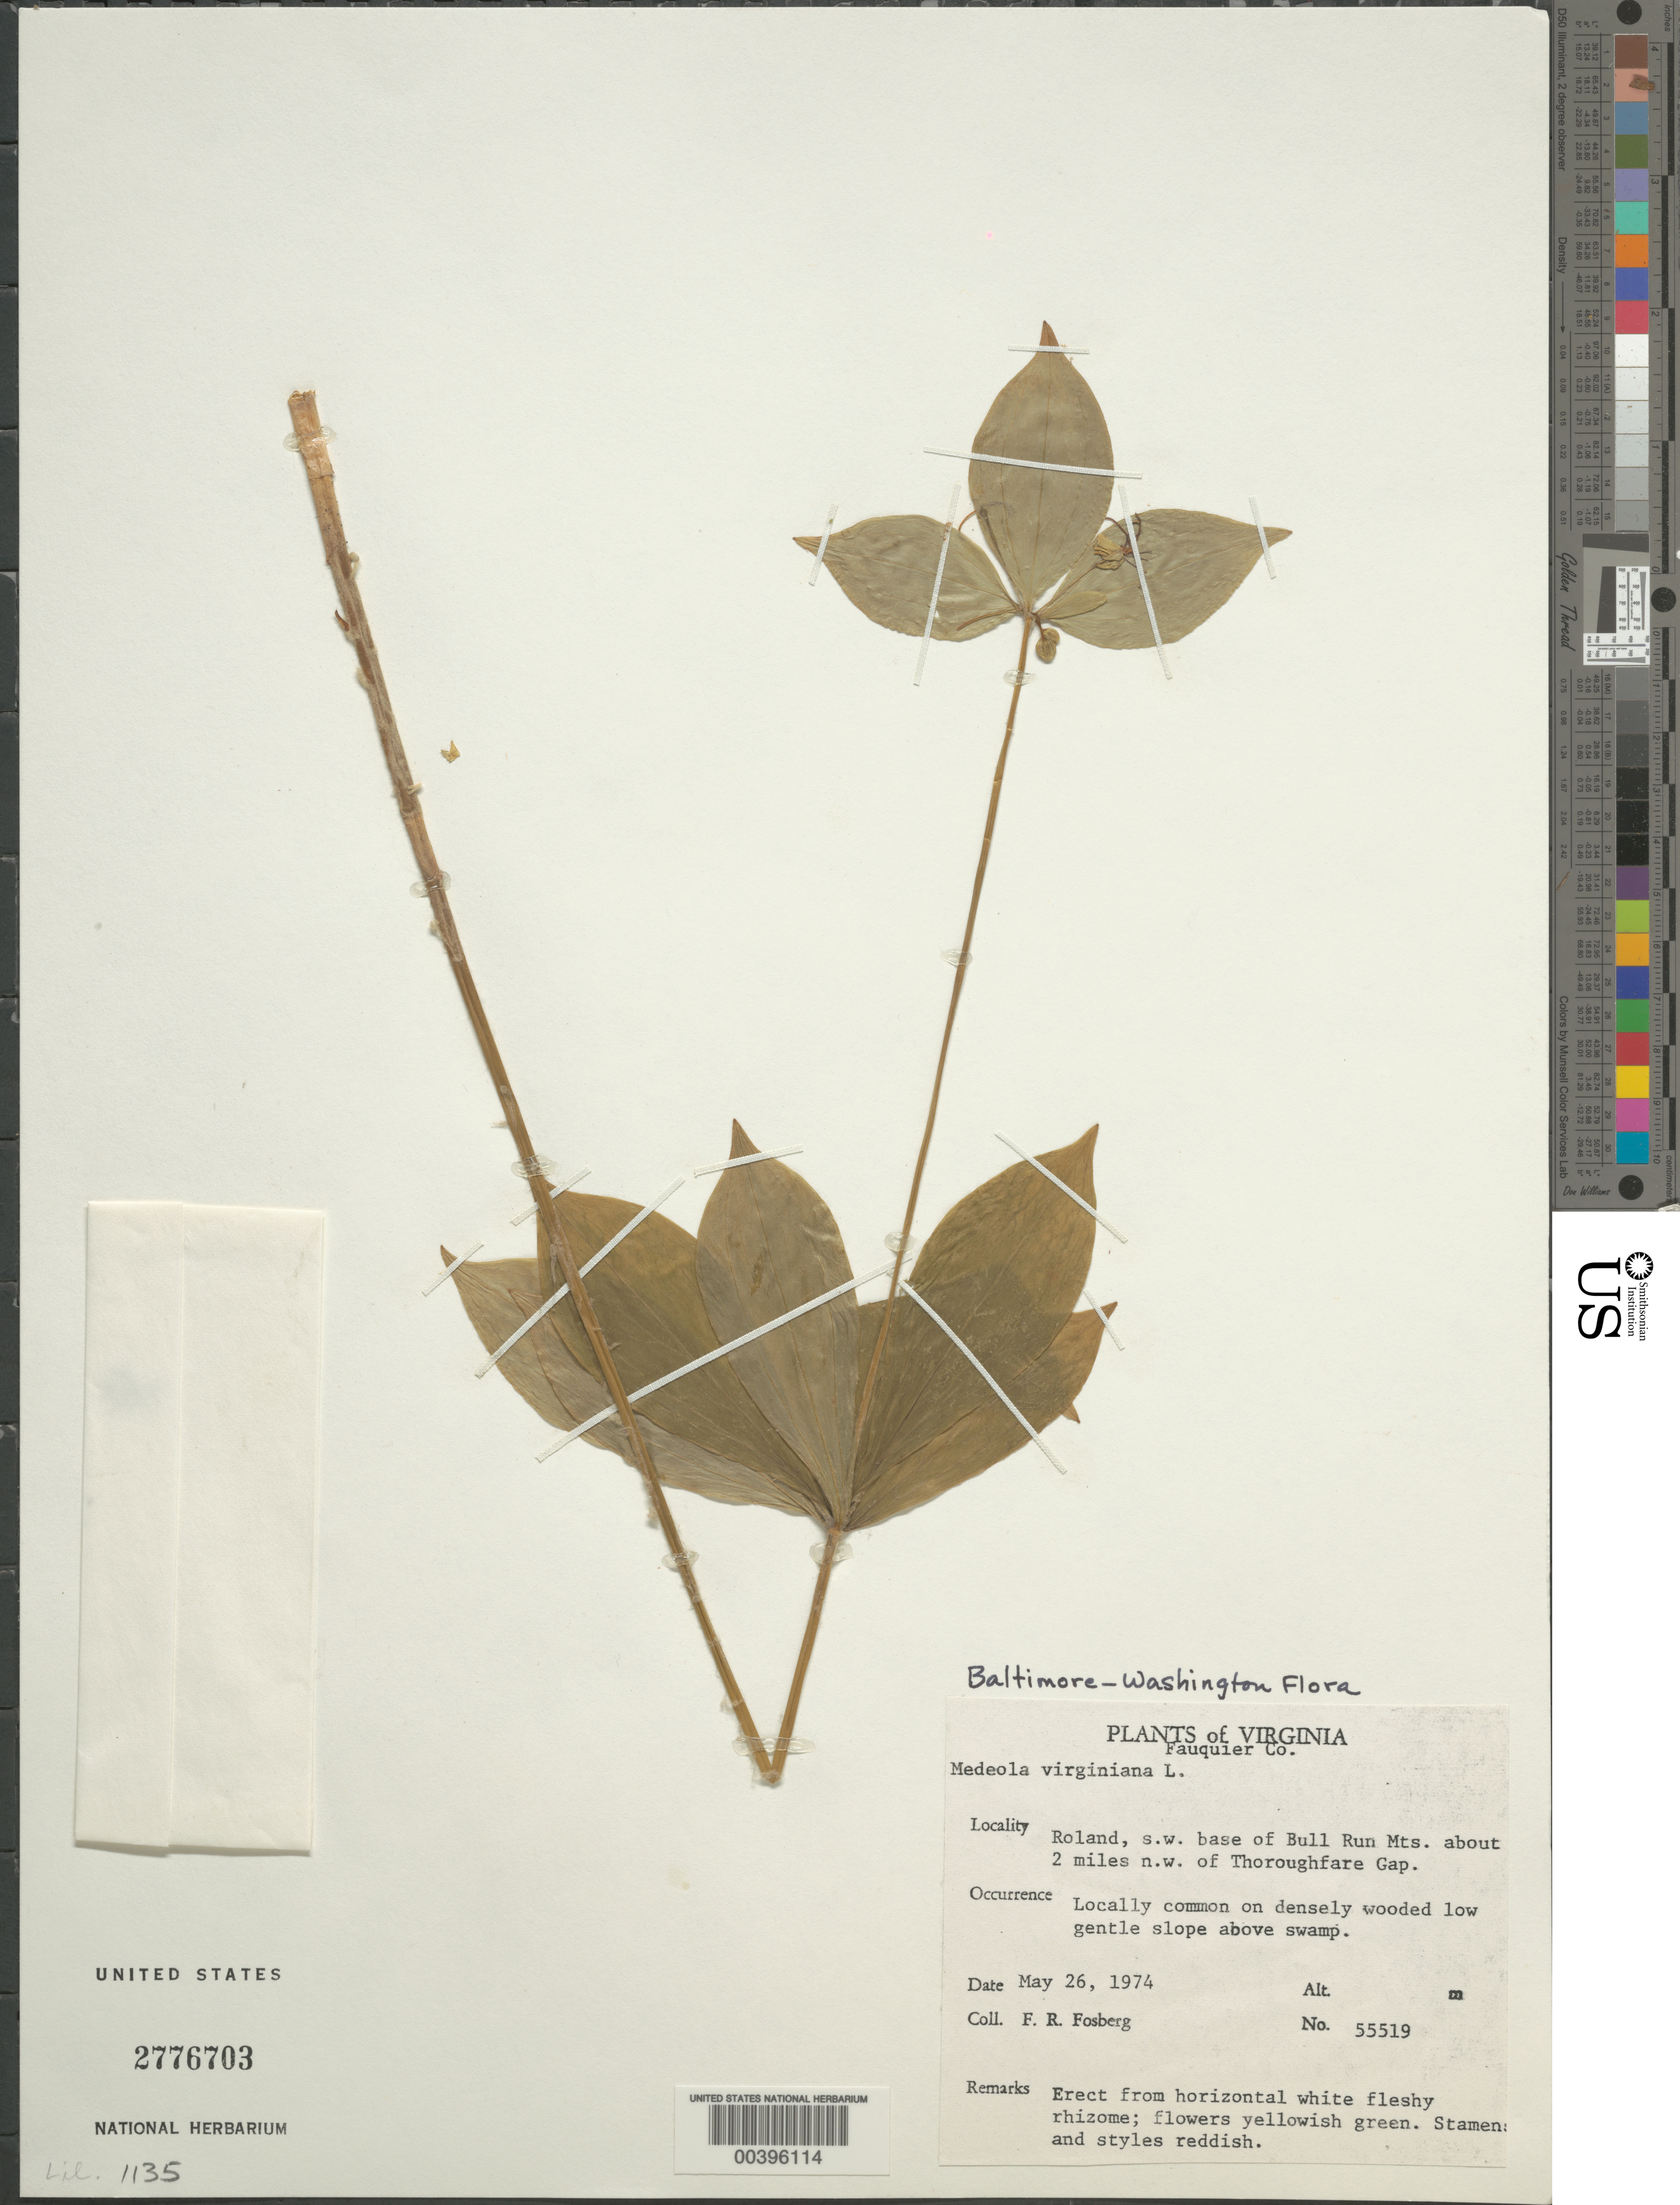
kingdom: Plantae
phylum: Tracheophyta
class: Liliopsida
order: Liliales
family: Liliaceae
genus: Medeola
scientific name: Medeola virginiana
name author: (L.) Desf.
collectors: F. R. Fosberg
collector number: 55519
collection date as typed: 26 May 1974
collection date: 1974-05-26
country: United States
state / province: Virginia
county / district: Fauquier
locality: Roland, southwest base of Bull Run Mountains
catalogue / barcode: US 2776703